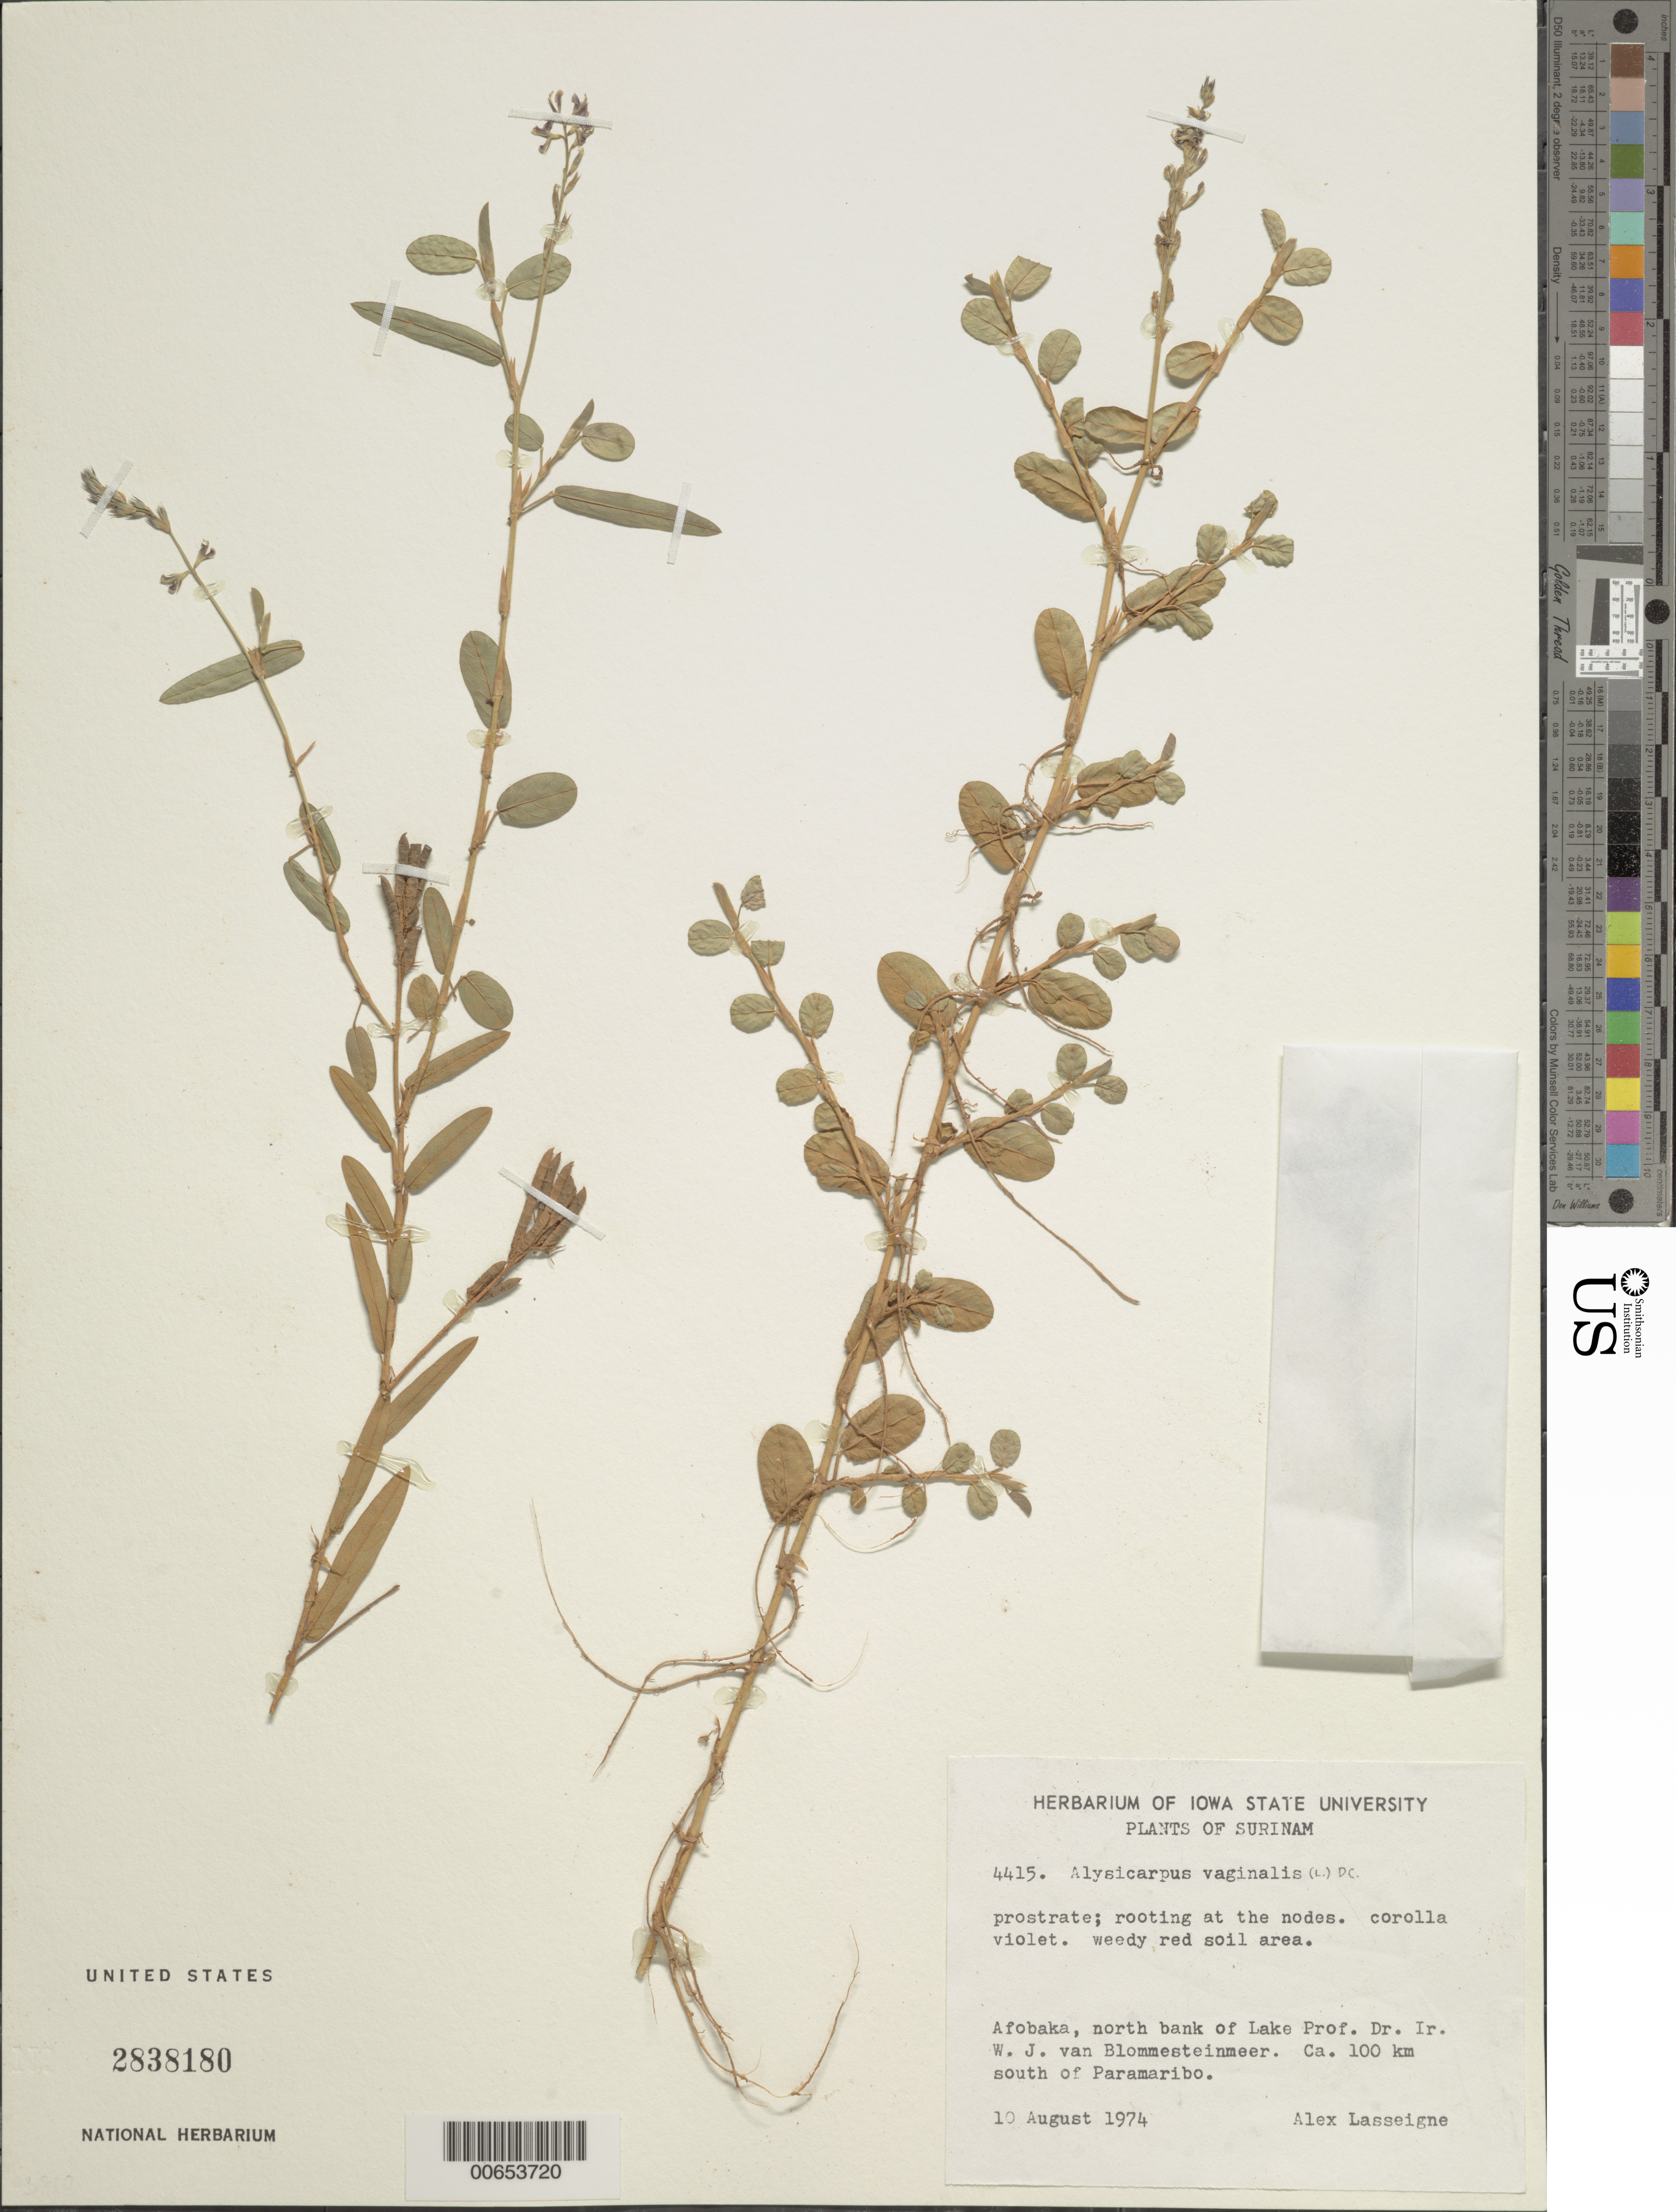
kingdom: Plantae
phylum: Tracheophyta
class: Magnoliopsida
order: Fabales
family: Fabaceae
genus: Alysicarpus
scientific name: Alysicarpus vaginalis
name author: (L.) DC.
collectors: A. Lasseigne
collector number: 4415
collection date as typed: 10-Aug-74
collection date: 1974-08-10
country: Suriname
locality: Afobaka, Lake Prof.Dr. Ir. W.J. van Blommesteinmeer, 100 km S of Paramaribo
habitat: Red soil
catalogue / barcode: US 2838180